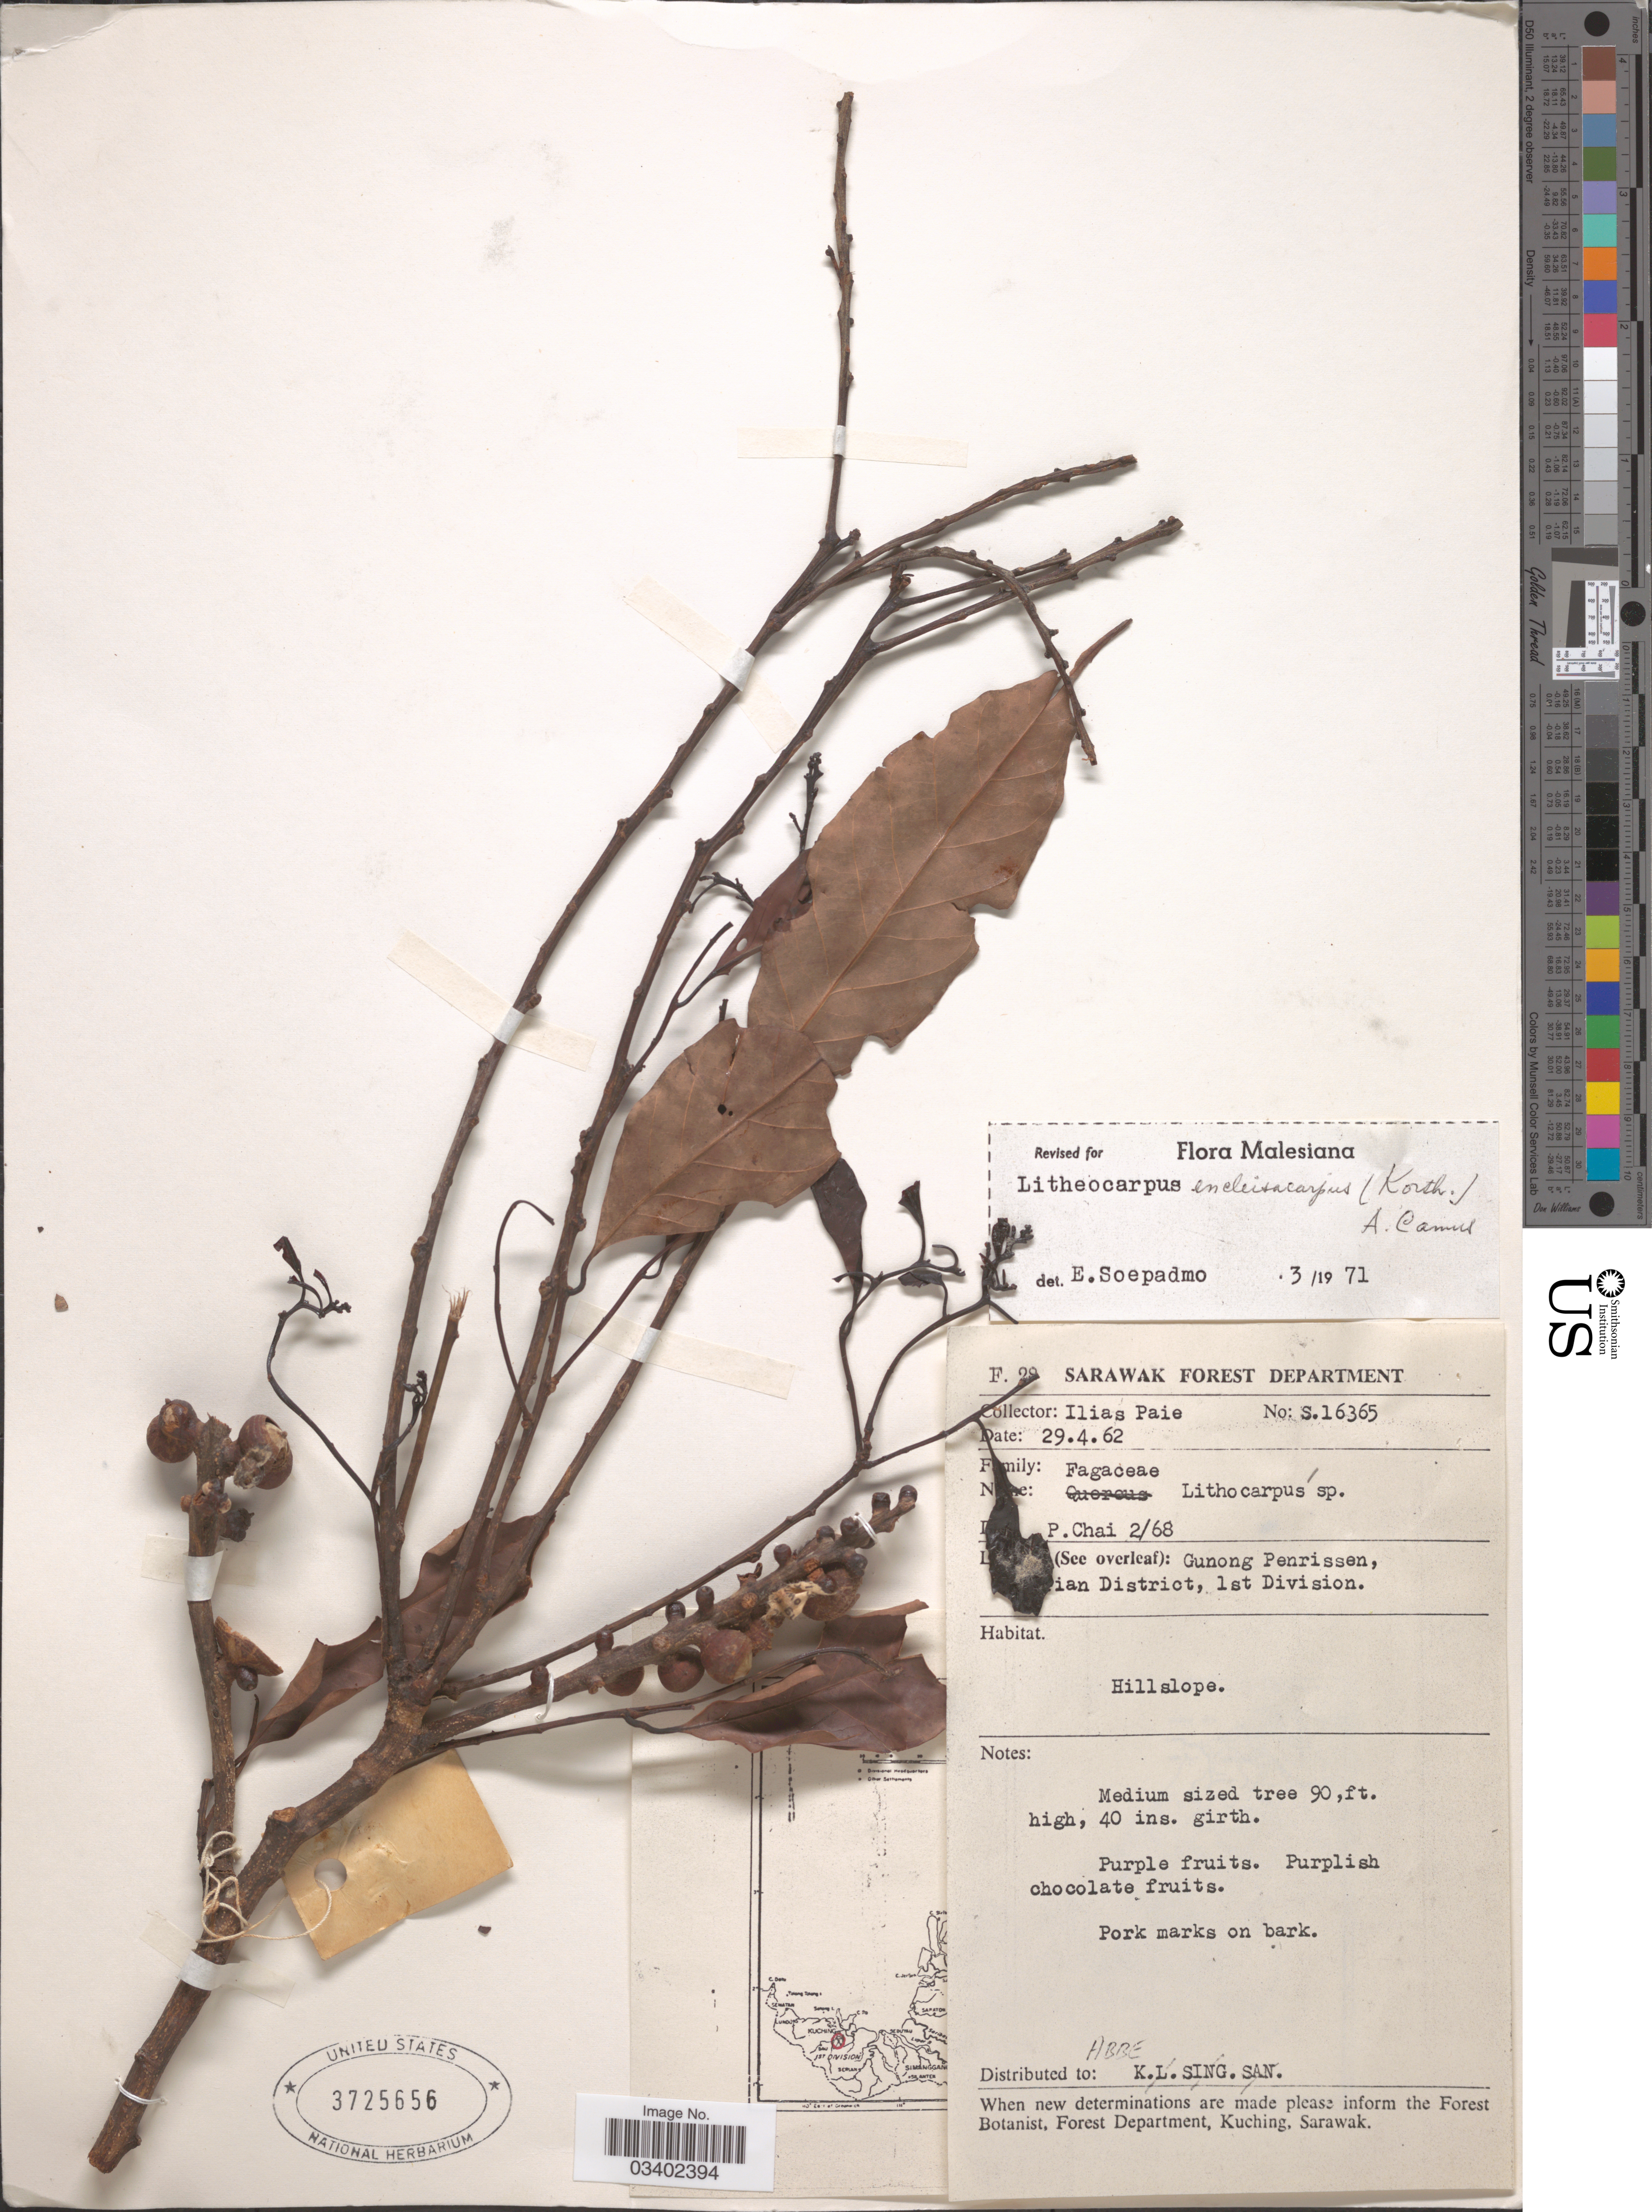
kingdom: Plantae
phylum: Tracheophyta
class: Magnoliopsida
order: Fagales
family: Fagaceae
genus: Lithocarpus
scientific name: Lithocarpus encleisocarpus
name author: (Korth.) A. Camus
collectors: I. bin Paie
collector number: S.16365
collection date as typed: Transcribed d/m/y: 29/4/62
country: Malaysia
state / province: Sarawak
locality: Gunong Penrissen, [illegible text]ian District, 1st Division.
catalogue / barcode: US 3725656